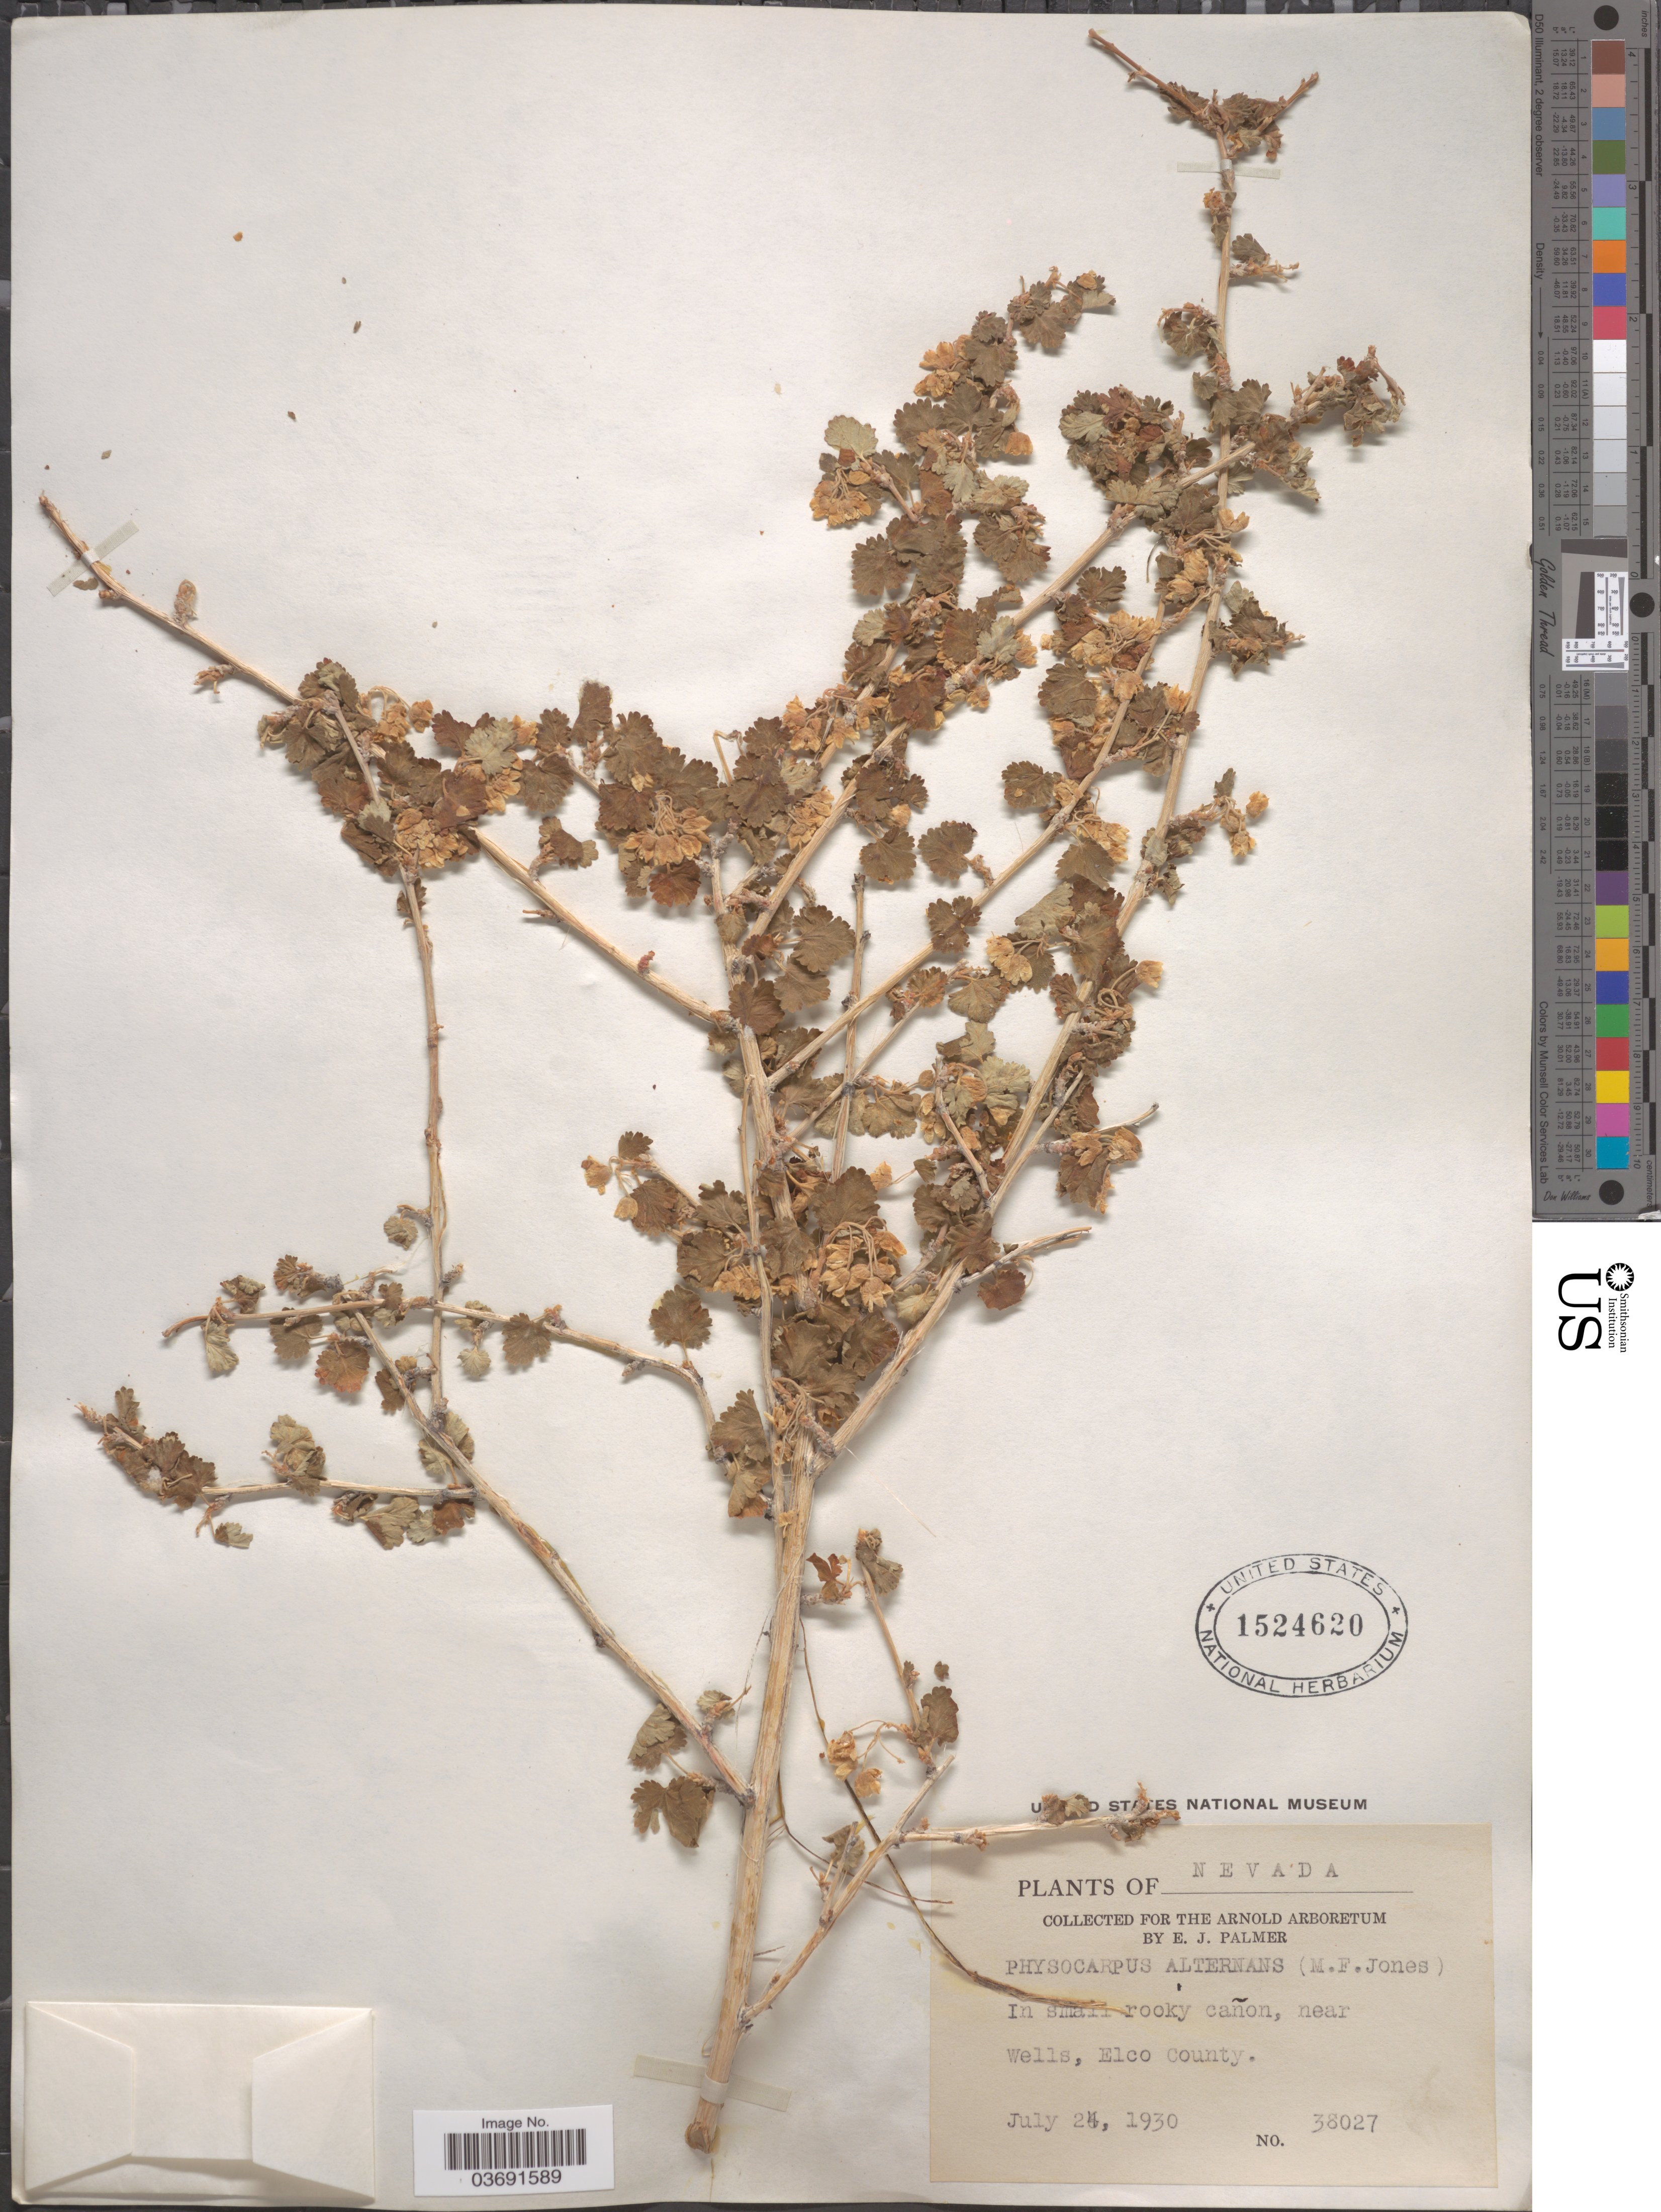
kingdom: Plantae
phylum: Tracheophyta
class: Magnoliopsida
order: Rosales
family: Rosaceae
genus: Physocarpus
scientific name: Physocarpus alternans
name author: (M.E. Jones) J.T. Howell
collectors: E. J. Palmer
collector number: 38027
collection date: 1930-07-24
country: United States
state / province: Nevada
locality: Near Wells, Elco County.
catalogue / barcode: US 1524620